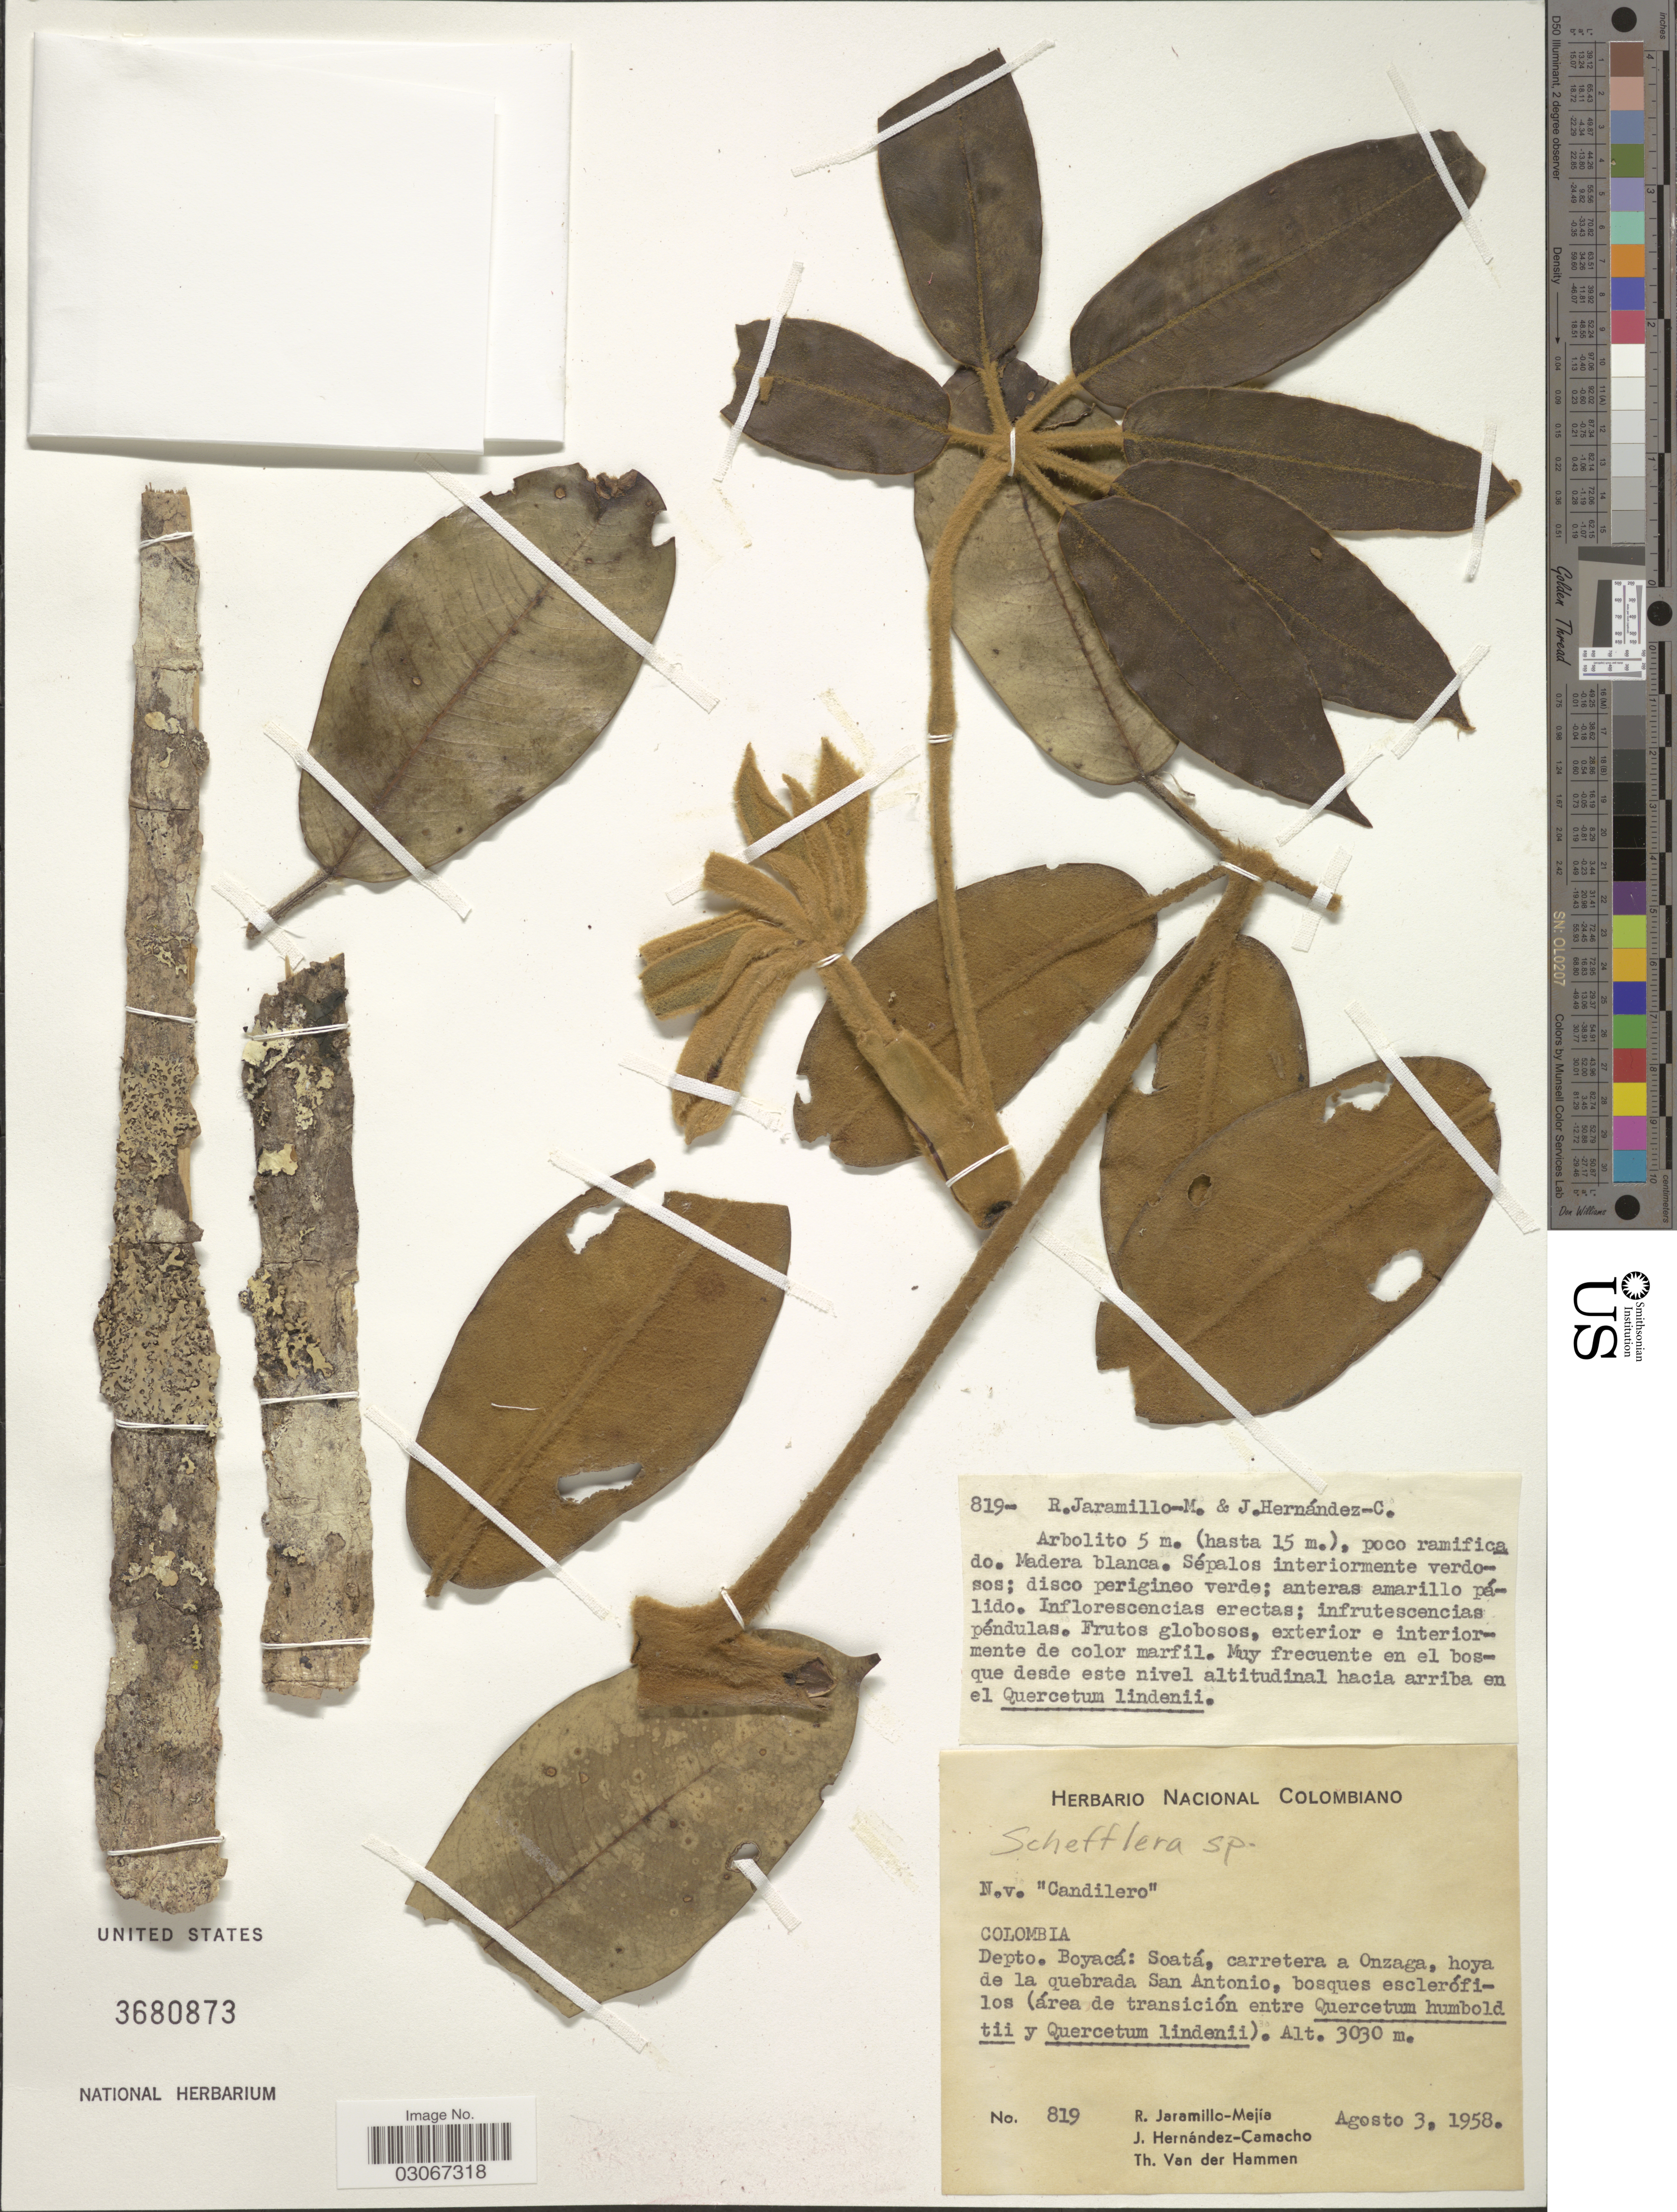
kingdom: Plantae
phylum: Tracheophyta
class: Magnoliopsida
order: Apiales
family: Araliaceae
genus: Schefflera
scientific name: Schefflera sp.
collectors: R. Jaramillo M., J. Hernandez Camacho & T. Van der Hammen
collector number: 819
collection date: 1958-08-03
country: Colombia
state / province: Boyacá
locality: Depto. Boyacá: Soatá, carretera a Onzaga, hoya de la quebrada San Antonio.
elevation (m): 3030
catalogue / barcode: US 3680873